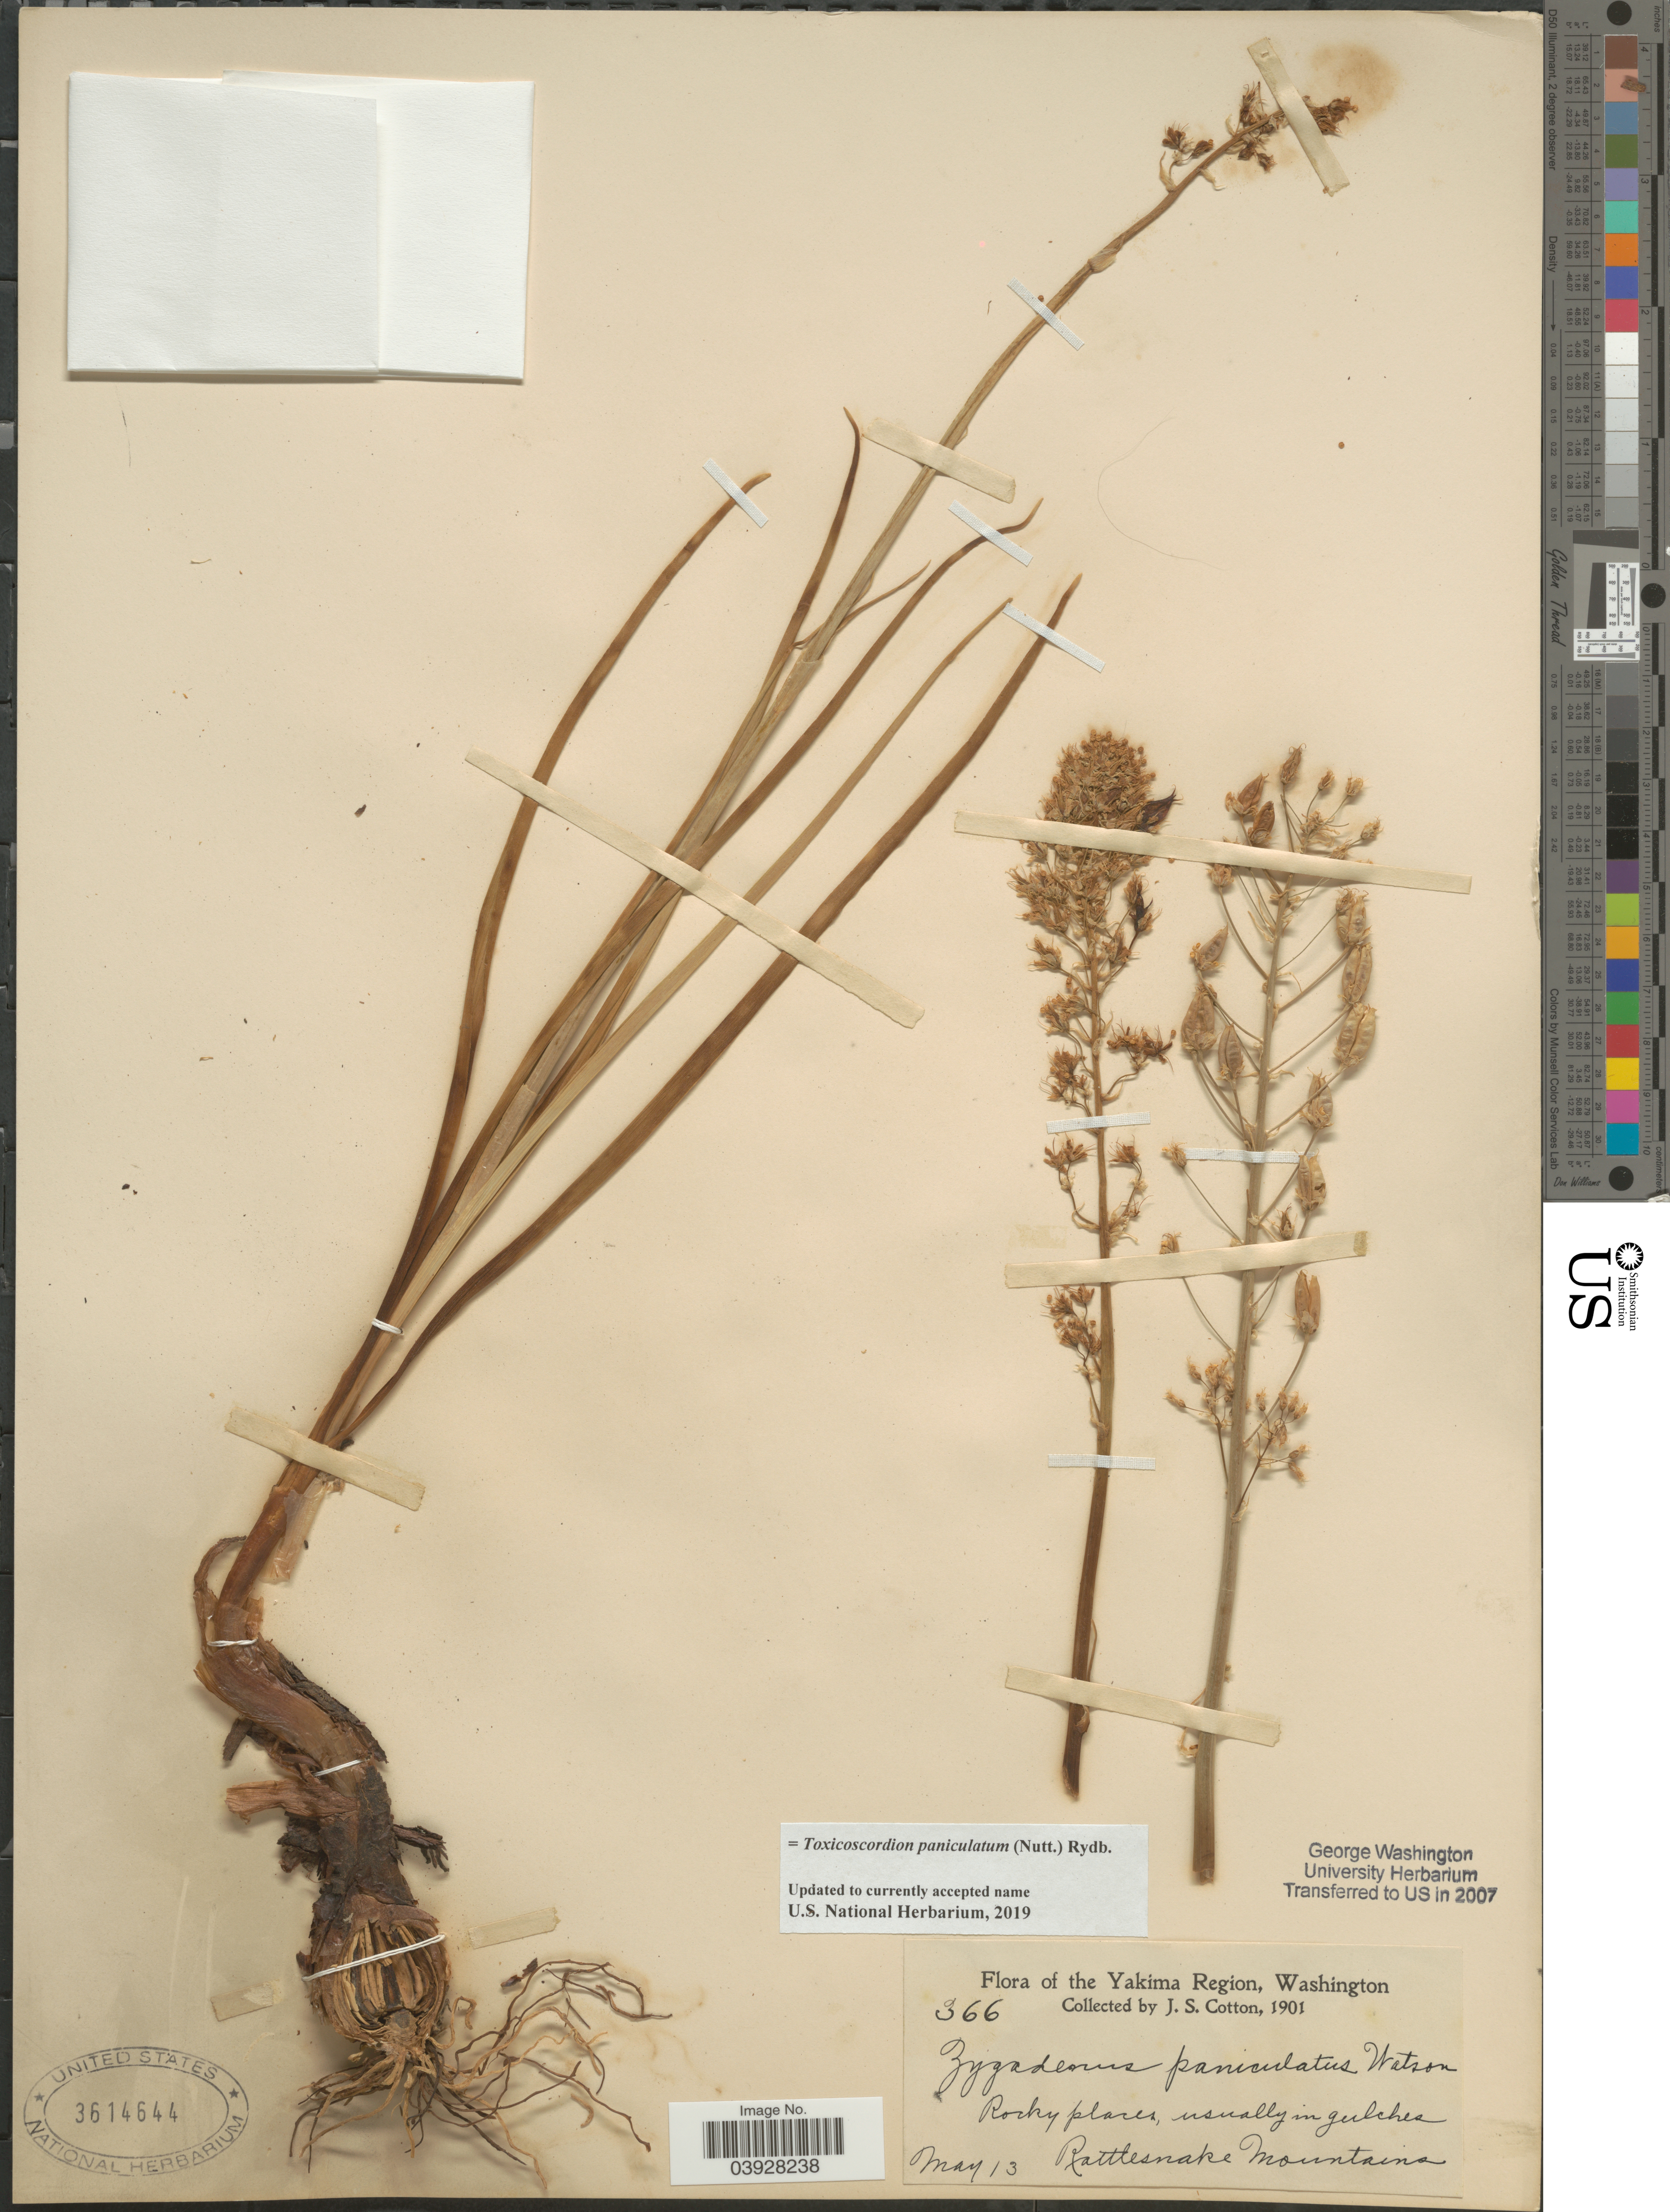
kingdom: Plantae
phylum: Tracheophyta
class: Liliopsida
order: Liliales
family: Melanthiaceae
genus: Toxicoscordion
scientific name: Toxicoscordion paniculatum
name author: (Nutt.) Rydb.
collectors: J. S. Cotton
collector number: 366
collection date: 1901-05-13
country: United States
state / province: Washington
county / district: Yakima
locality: The Yakima Region. Rattlesnake Mountains.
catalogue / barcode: US 3614644